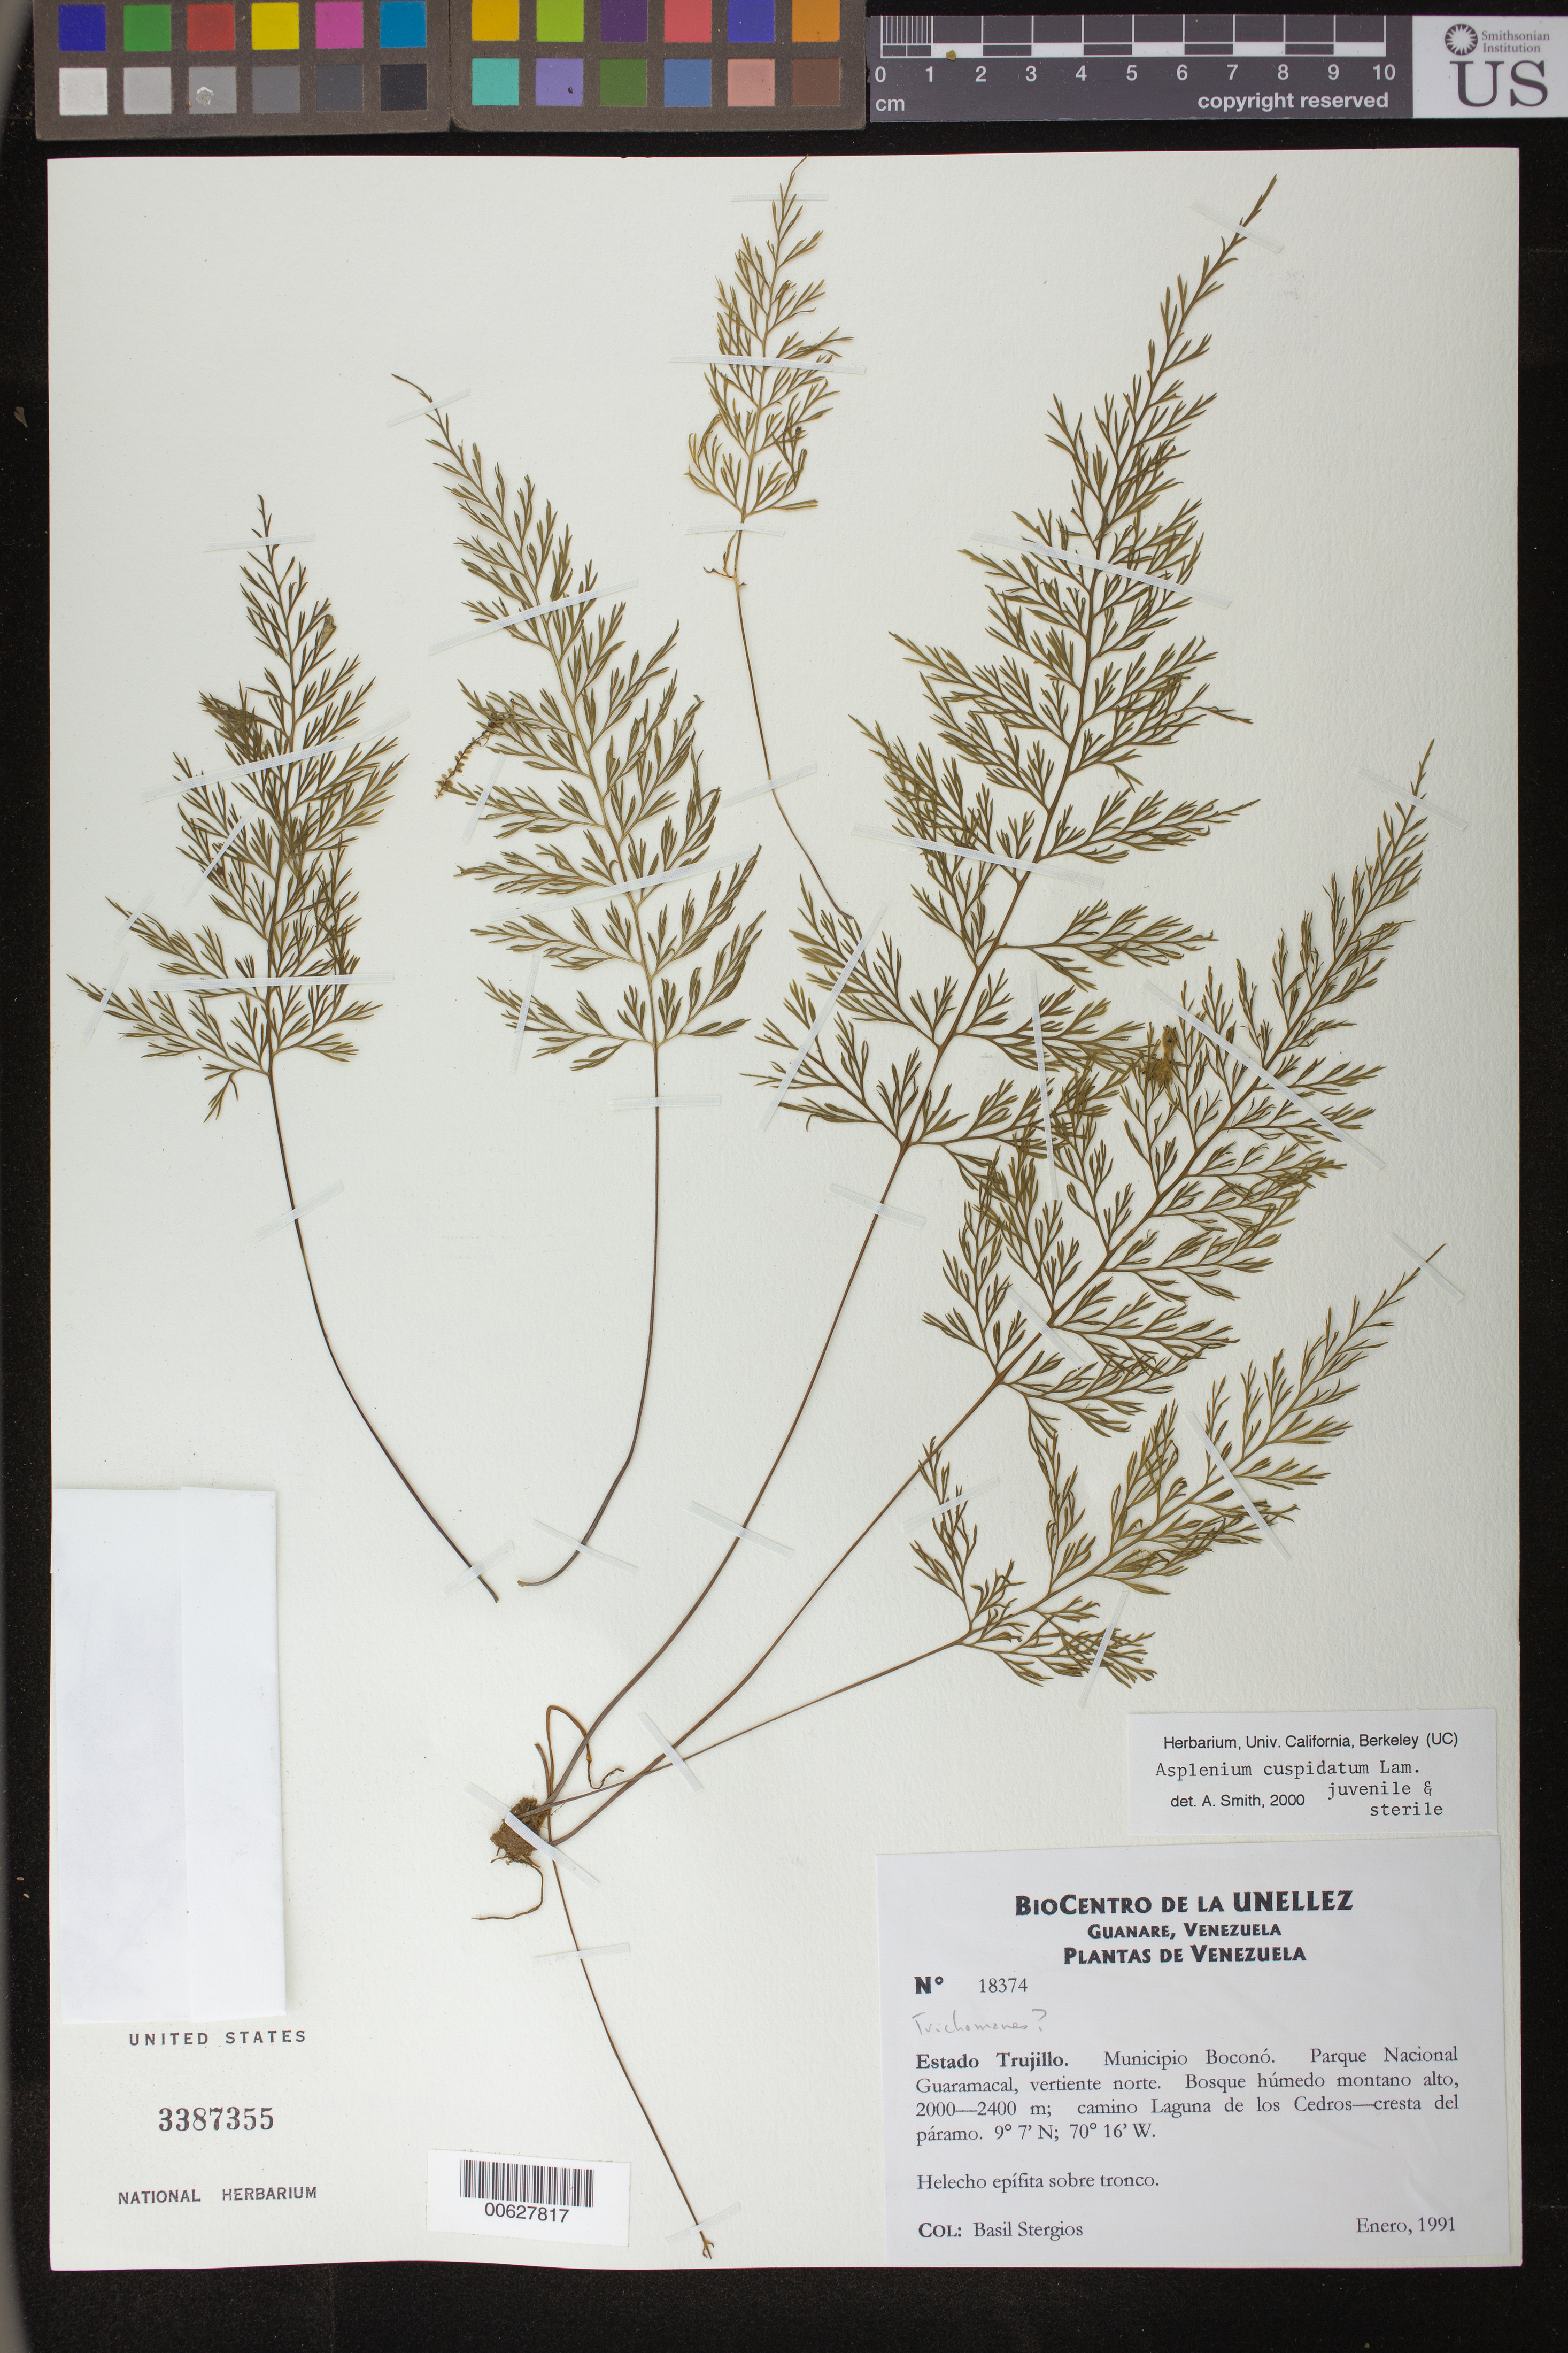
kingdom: Plantae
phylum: Tracheophyta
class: Polypodiopsida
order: Polypodiales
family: Aspleniaceae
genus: Asplenium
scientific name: Asplenium cuspidatum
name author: Lam.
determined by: Smith, Alan R., (UC)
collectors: B. G. Stergios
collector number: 18374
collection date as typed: Jan 1991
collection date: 1991-01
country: Venezuela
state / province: Trujillo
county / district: Boconó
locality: Parque Nacional Guaramacal, vertiente N, camino laguna de los Cedros-cresta del páramo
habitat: Bosque húmedo montano alto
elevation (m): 2000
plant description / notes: PORT, US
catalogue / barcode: US 3387355